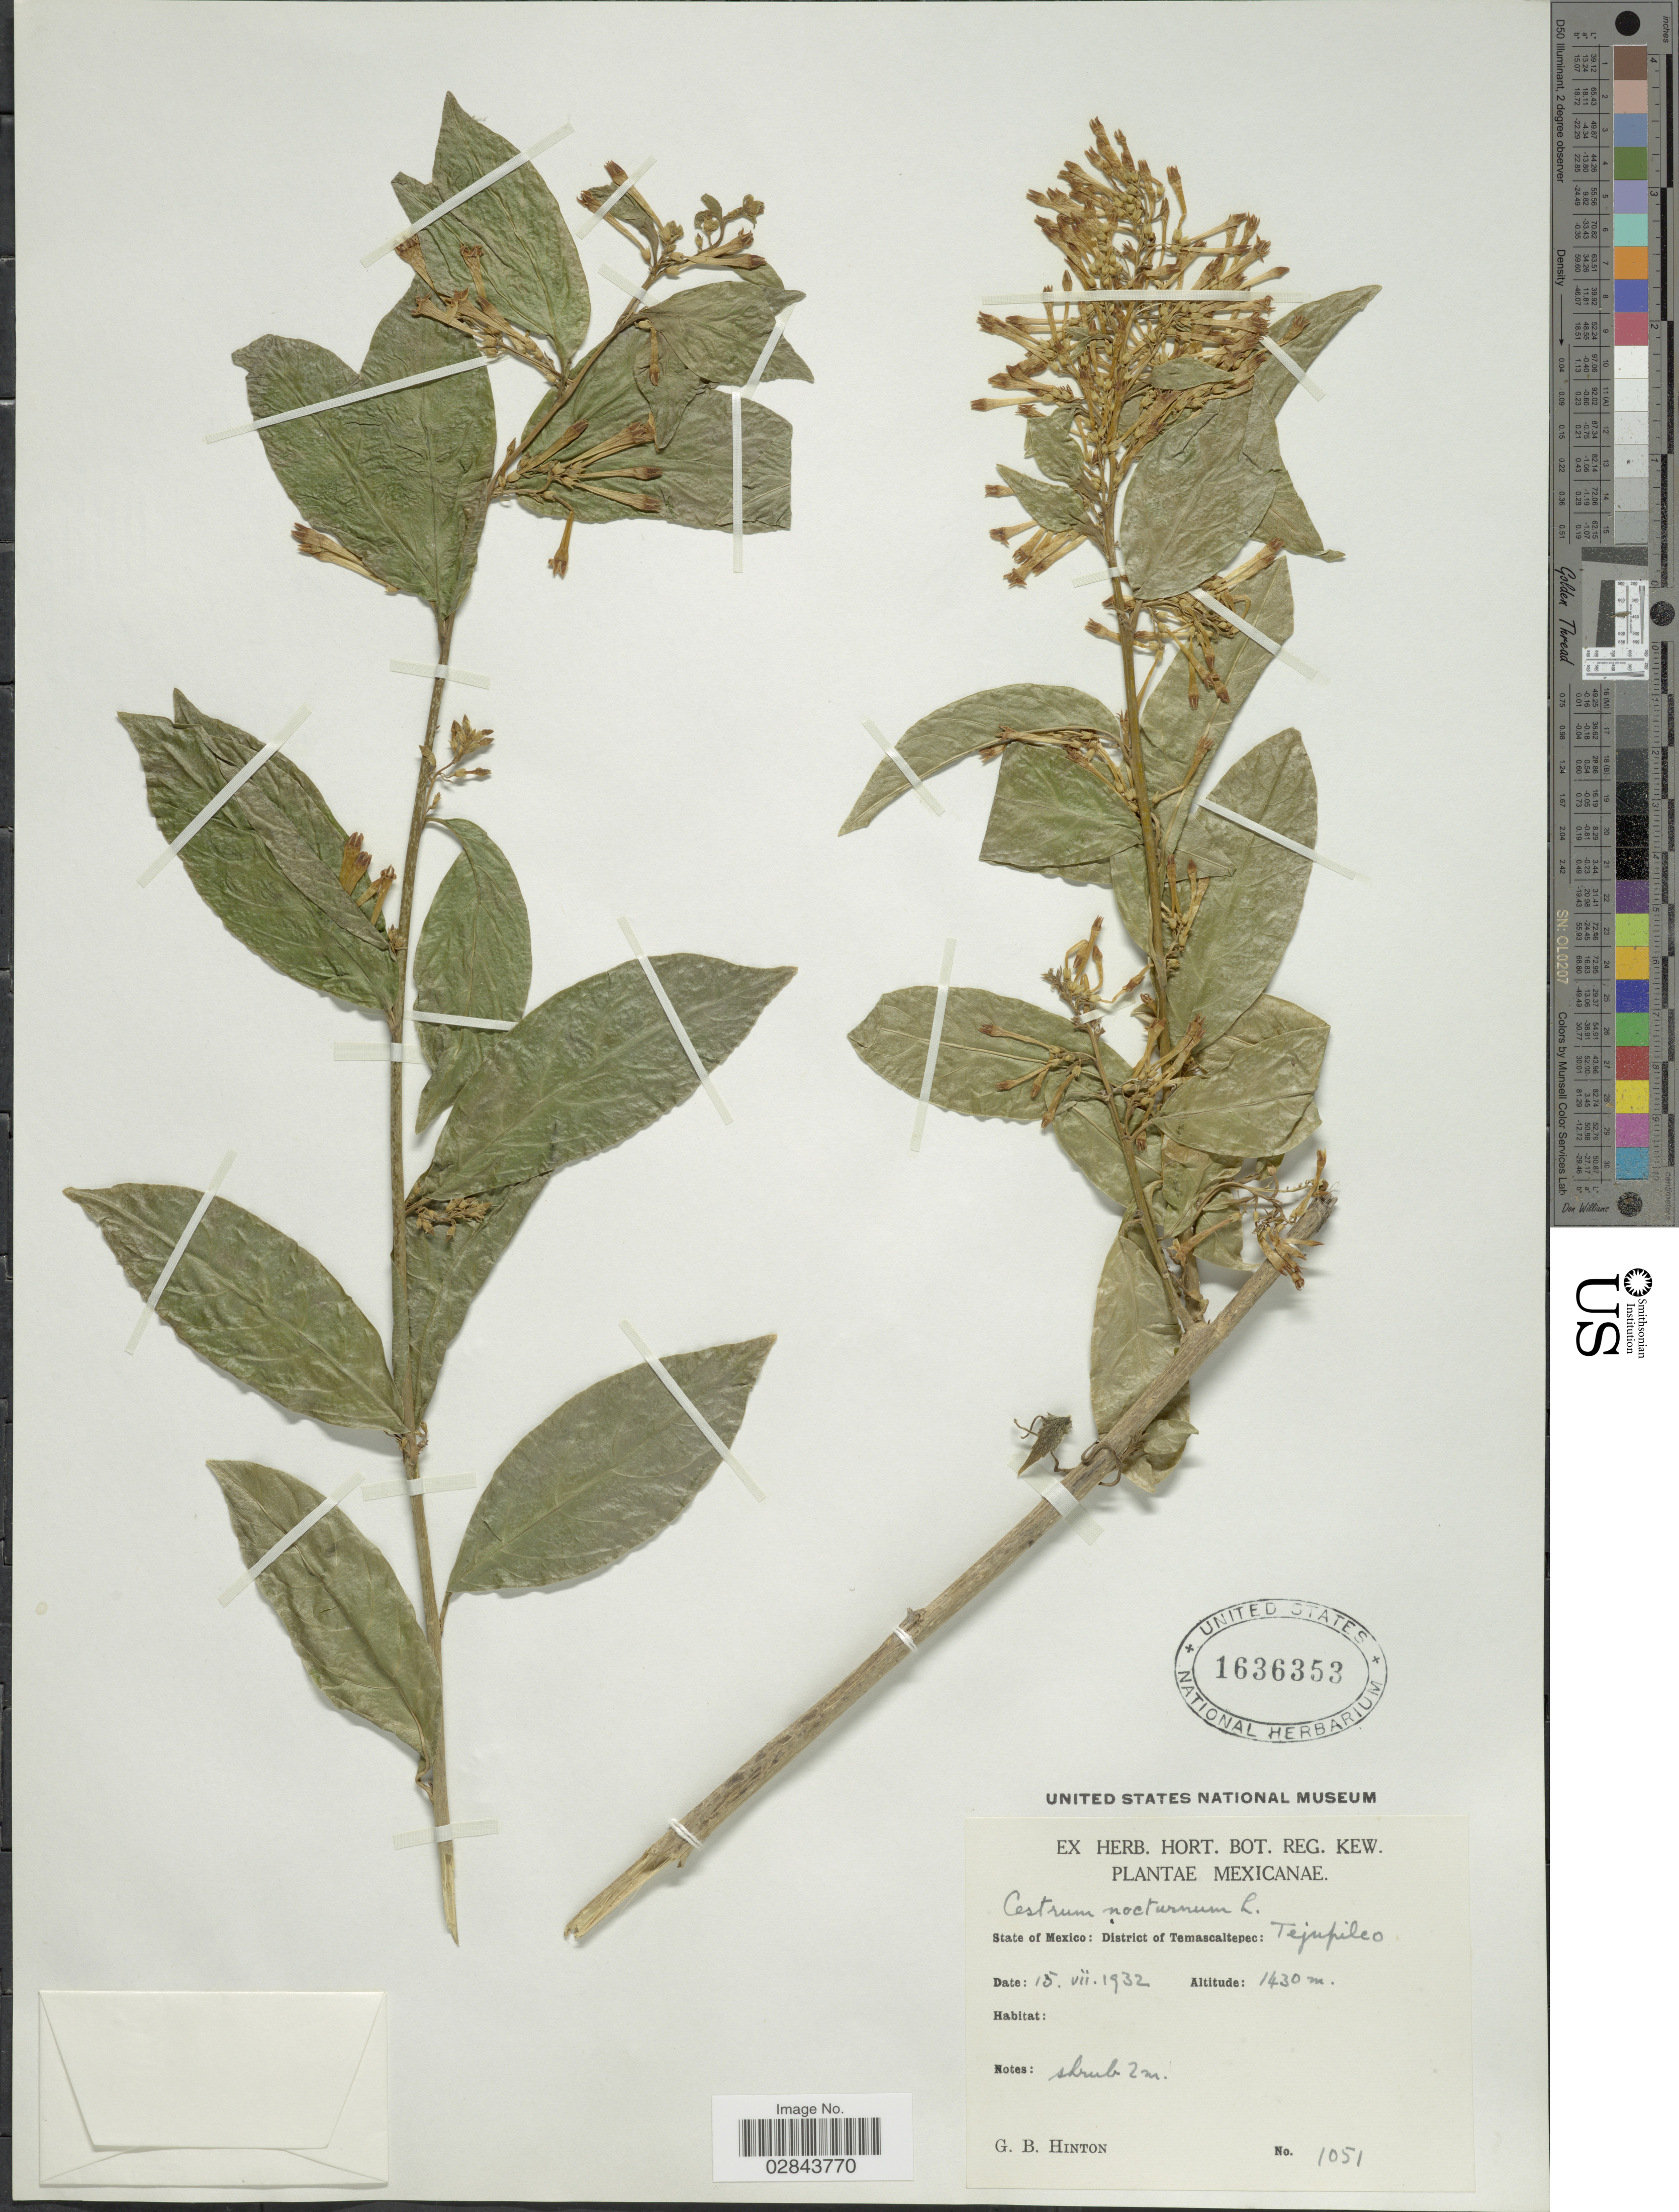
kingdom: Plantae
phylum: Tracheophyta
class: Magnoliopsida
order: Solanales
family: Solanaceae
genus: Cestrum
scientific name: Cestrum nocturnum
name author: L.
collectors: G. B. Hinton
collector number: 1051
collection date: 1932-07-15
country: Mexico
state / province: México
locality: District of Temascaltepec: Tejupilco.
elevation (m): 1430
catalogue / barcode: US 1636353